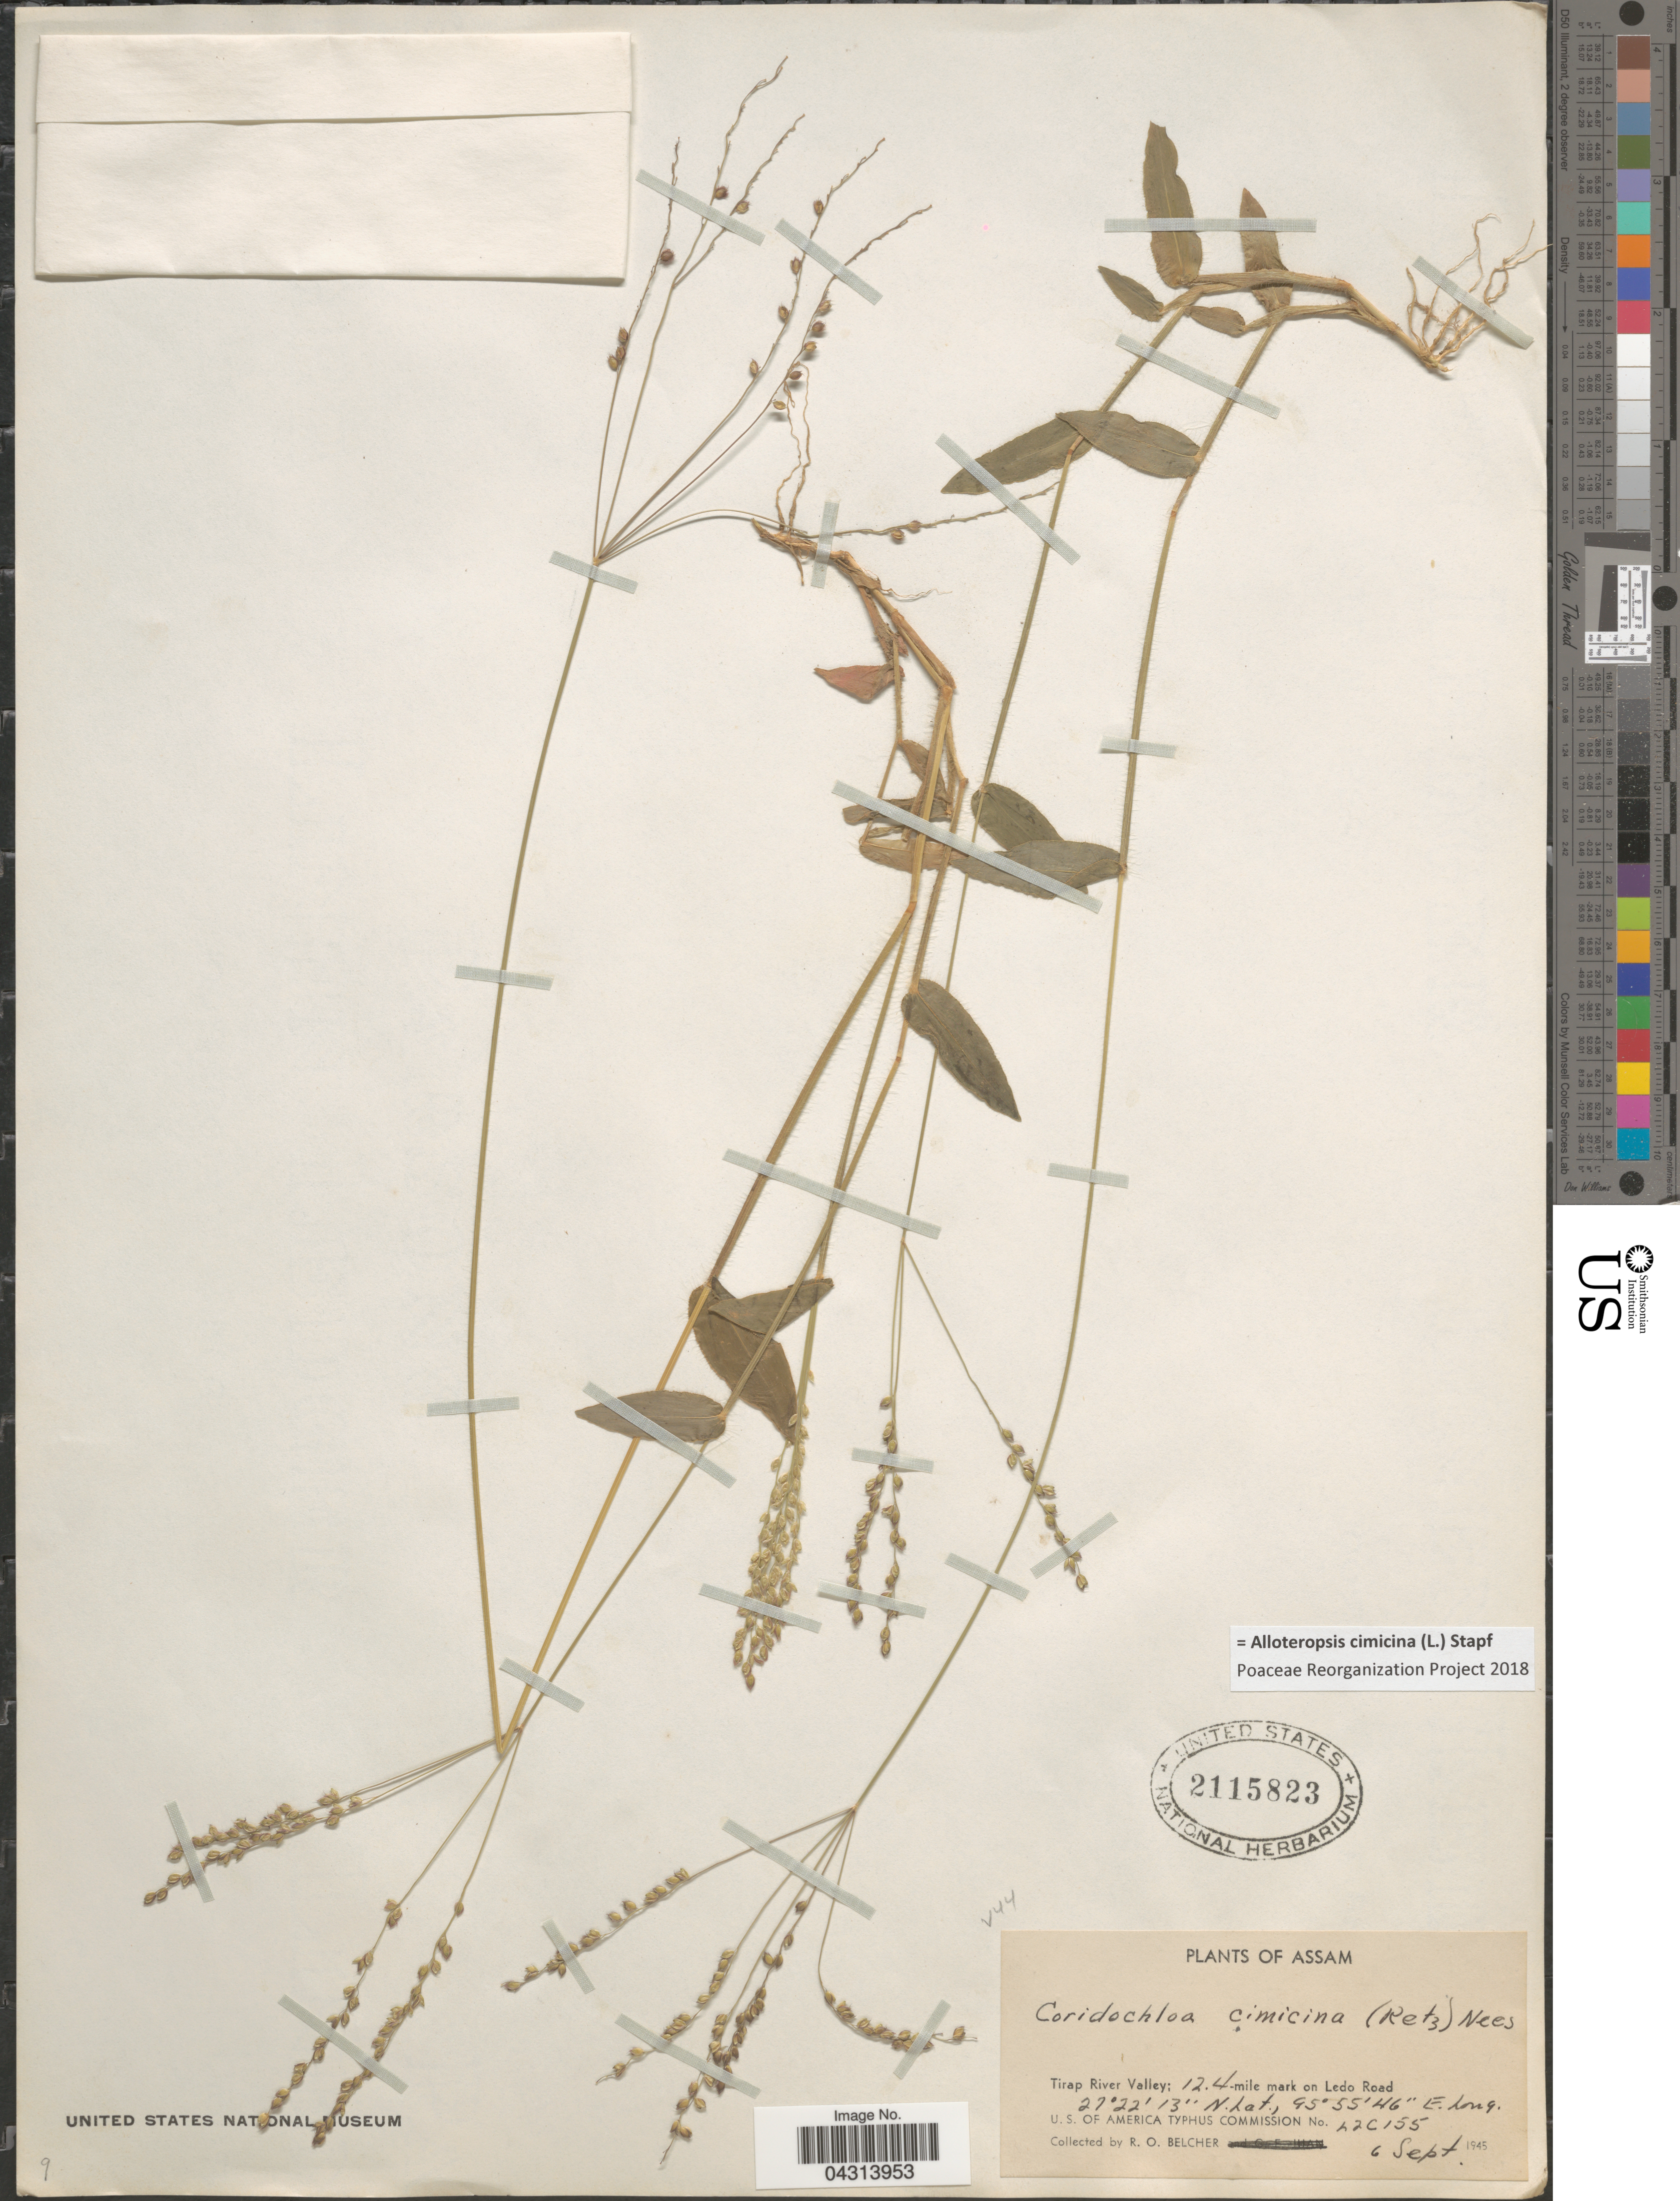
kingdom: Plantae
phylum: Tracheophyta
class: Liliopsida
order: Poales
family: Poaceae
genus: Alloteropsis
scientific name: Alloteropsis cimicina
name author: (L.) Stapf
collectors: R. Belcher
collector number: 22C155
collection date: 1945-09-06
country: India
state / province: Assam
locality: Tirap River Valley; 12.4 mile mark on Ledo Road.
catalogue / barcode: US 2115823